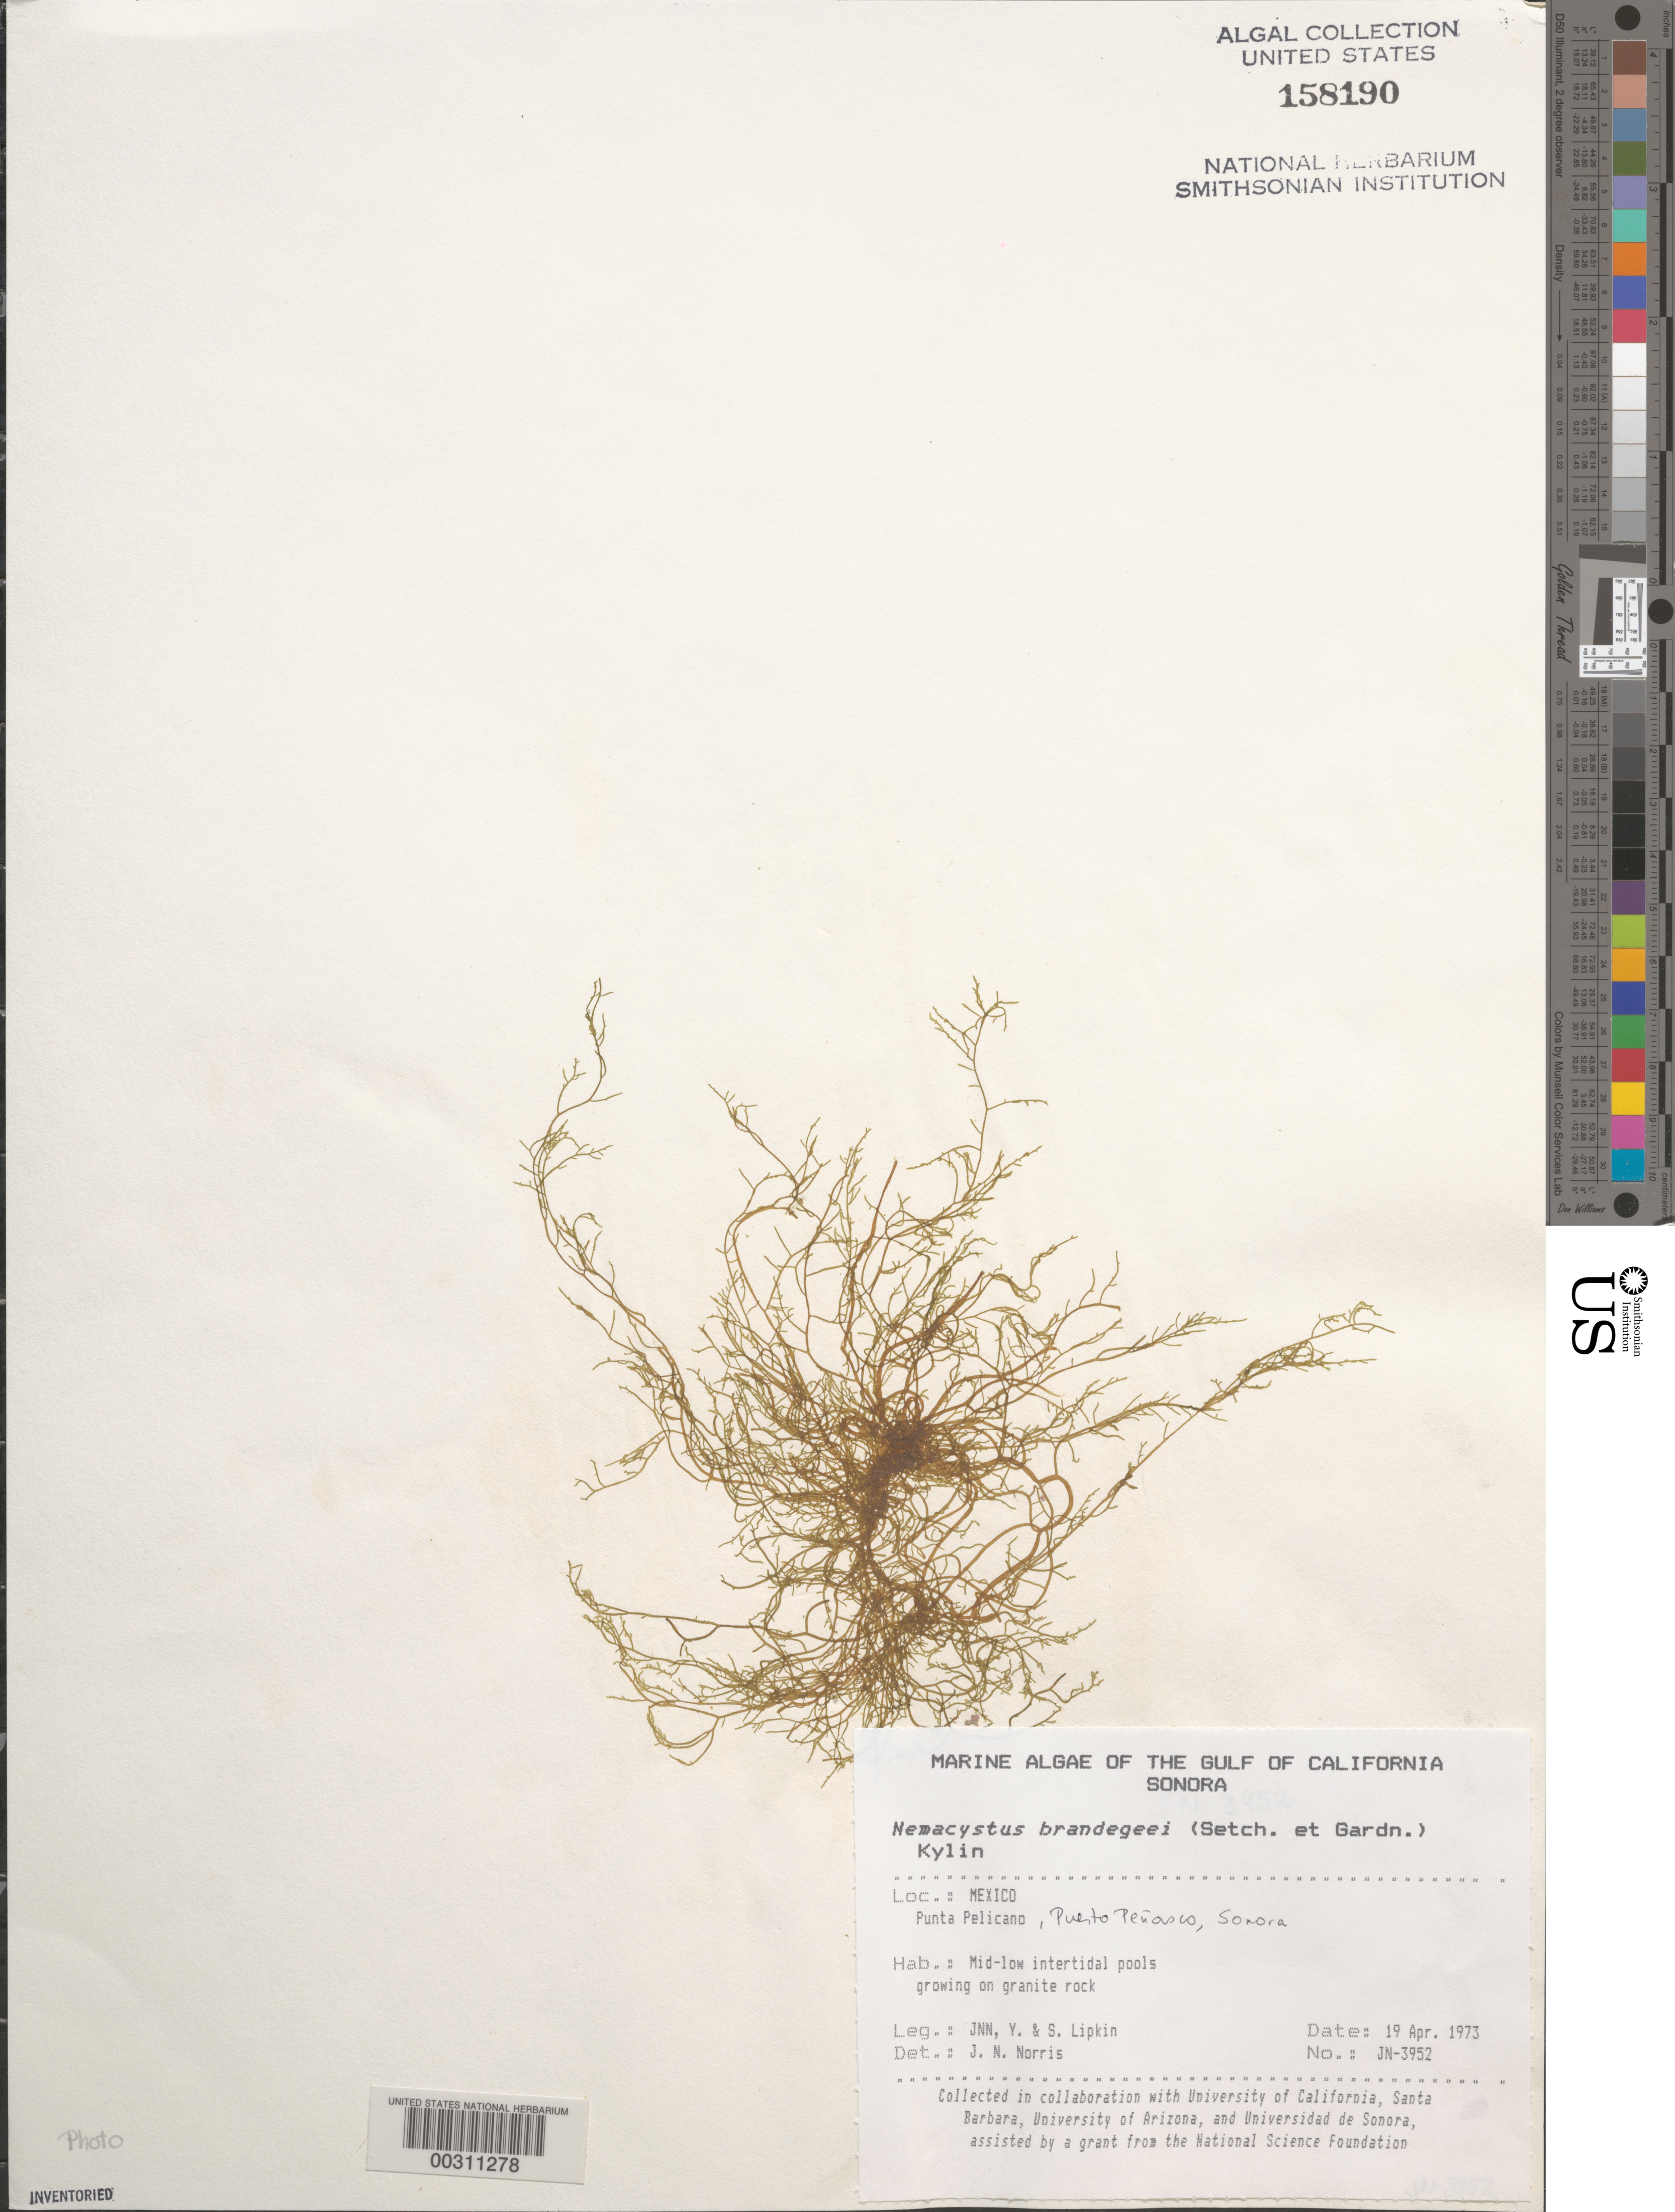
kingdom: Chromista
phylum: Ochrophyta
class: Phaeophyceae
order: Ectocarpales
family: Chordariaceae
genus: Nemacystus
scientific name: Nemacystus brandegeei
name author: (Setch. & N.L. Gardner) Kylin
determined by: Norris, James N.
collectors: J. N. Norris, Y. Lipkin & S. Lipkin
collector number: JN-3952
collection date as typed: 19 Apr 1973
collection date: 1973-04-19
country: Mexico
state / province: Sonora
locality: Punta Pelicano, Puerto Penasco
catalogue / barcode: US 158190